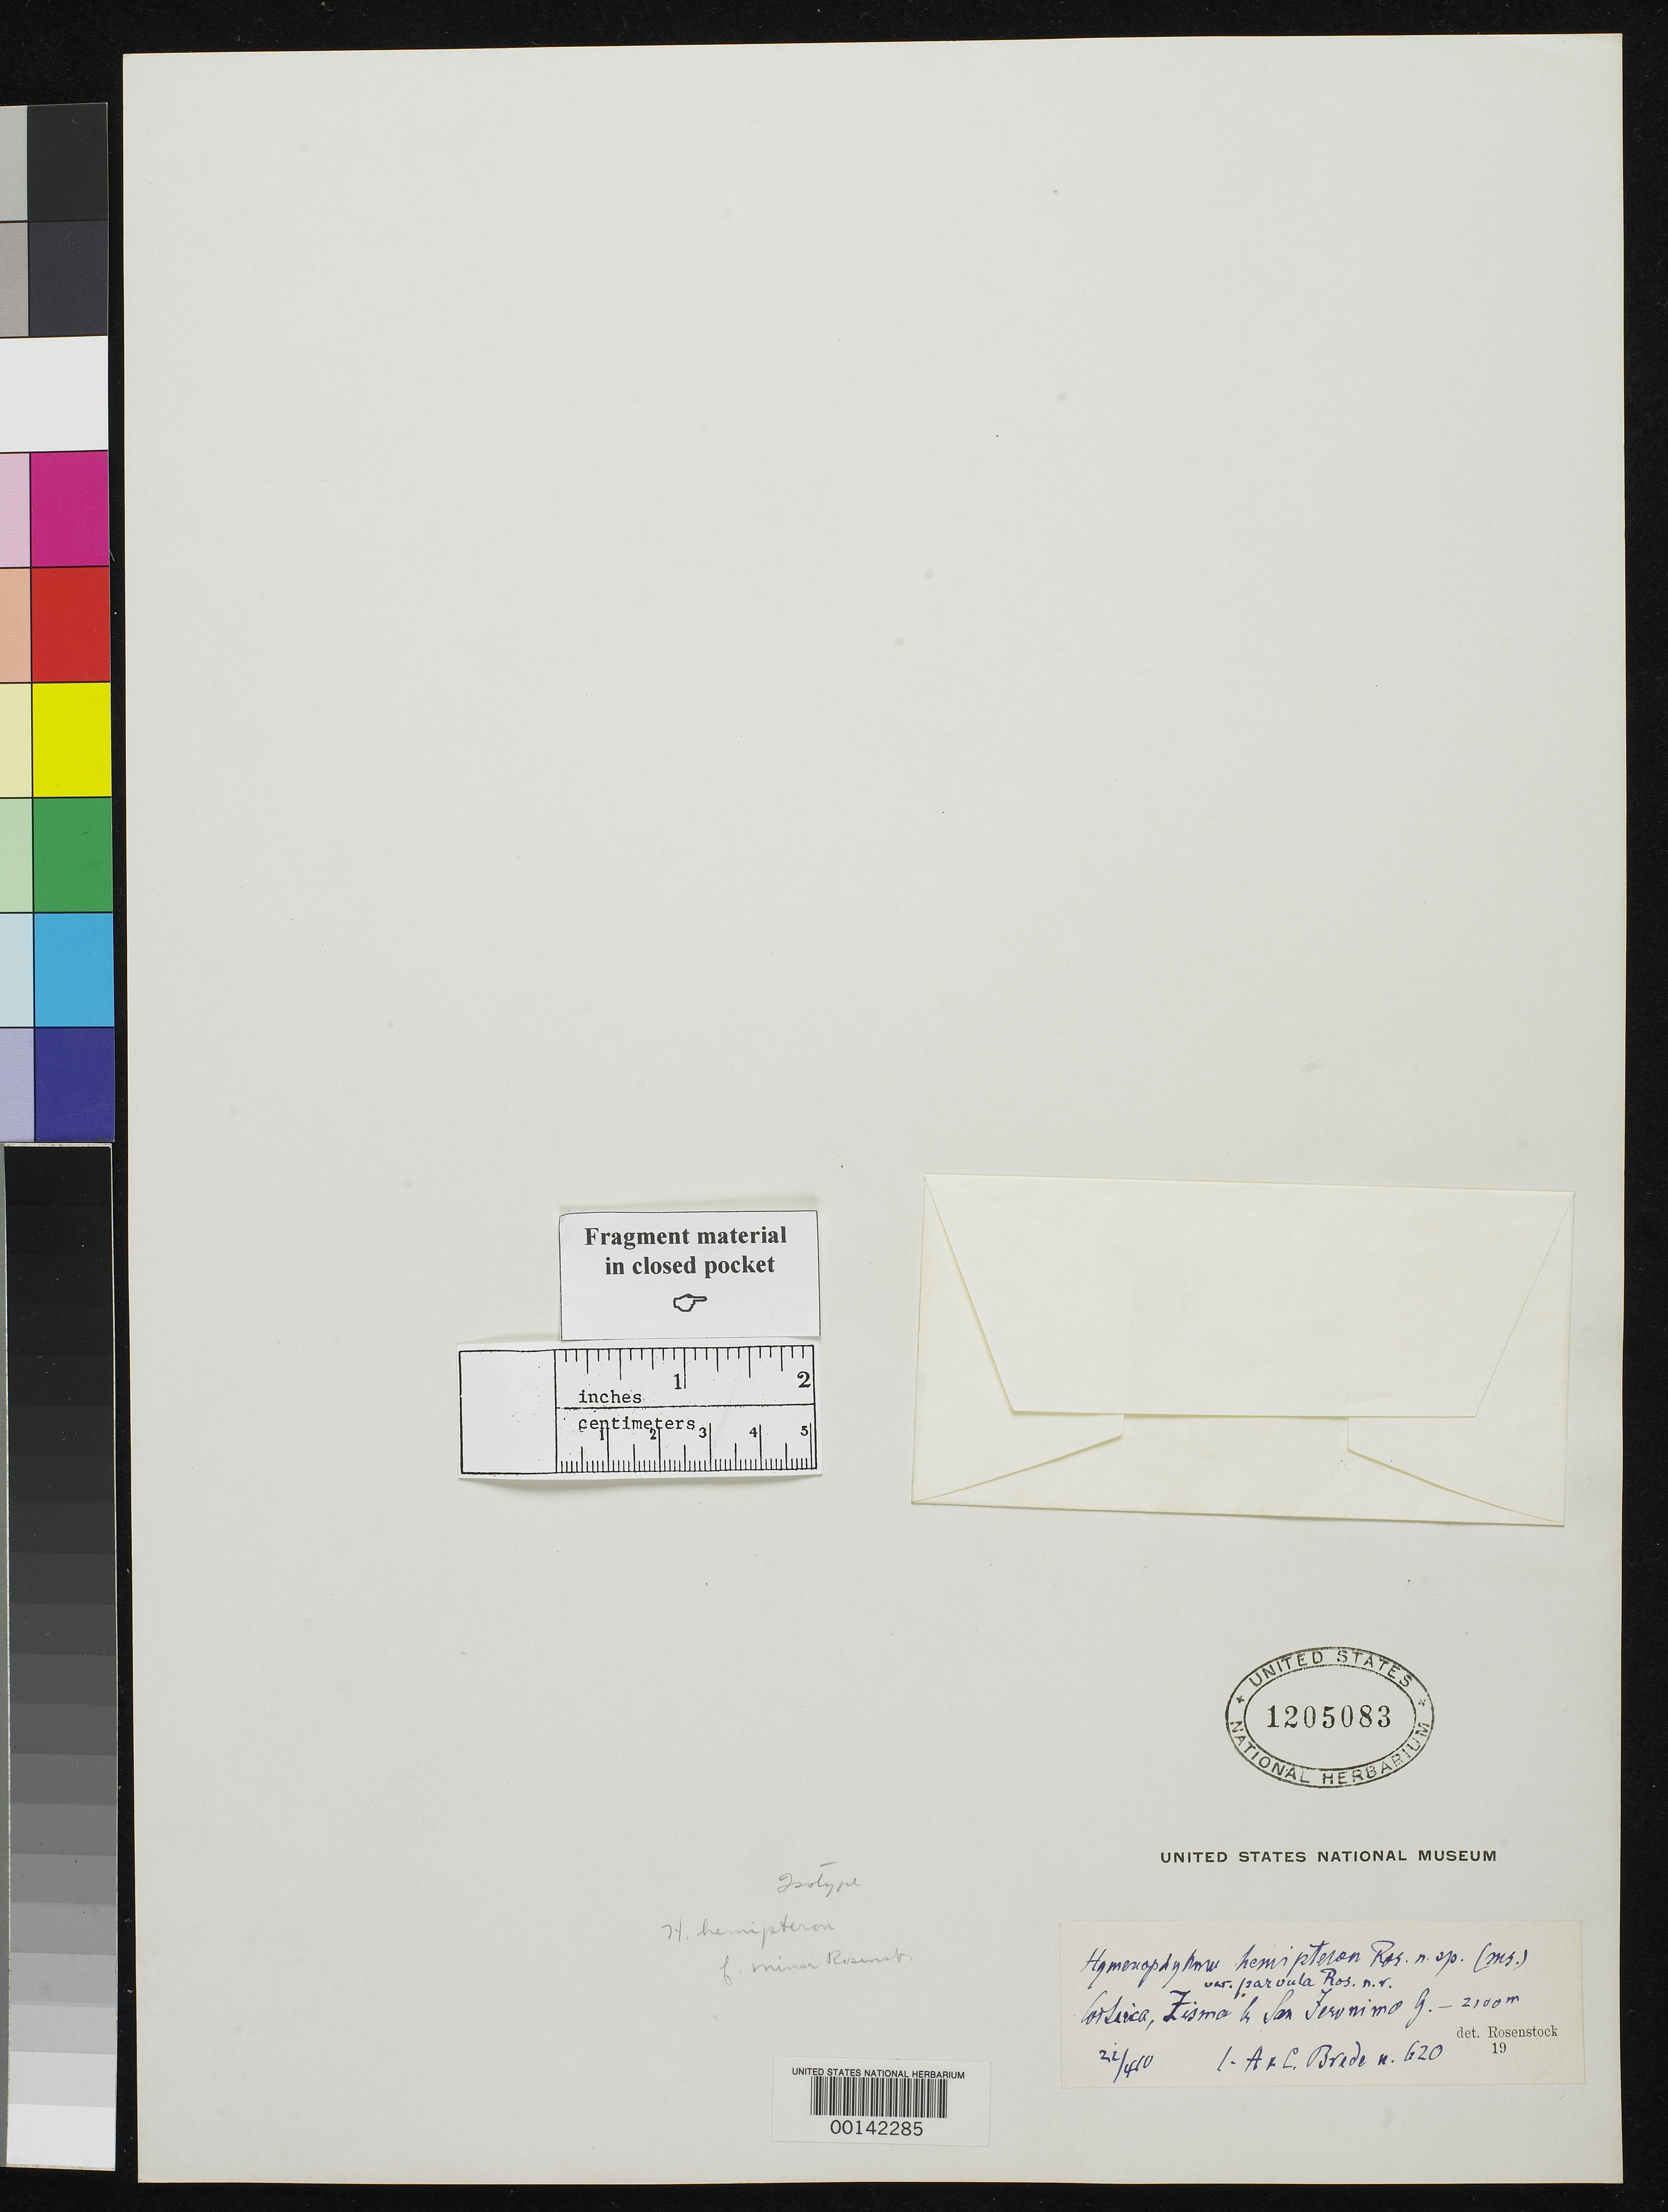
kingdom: Plantae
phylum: Tracheophyta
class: Polypodiopsida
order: Hymenophyllales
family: Hymenophyllaceae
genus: Hymenophyllum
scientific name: Hymenophyllum hemipteron f. minor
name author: Rosenst.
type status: Isotype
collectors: A. C. Brade & A. Brade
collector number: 620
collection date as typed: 22 --- 1910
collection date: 1910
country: Costa Rica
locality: San Jeronimo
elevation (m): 2100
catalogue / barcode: US 1205083